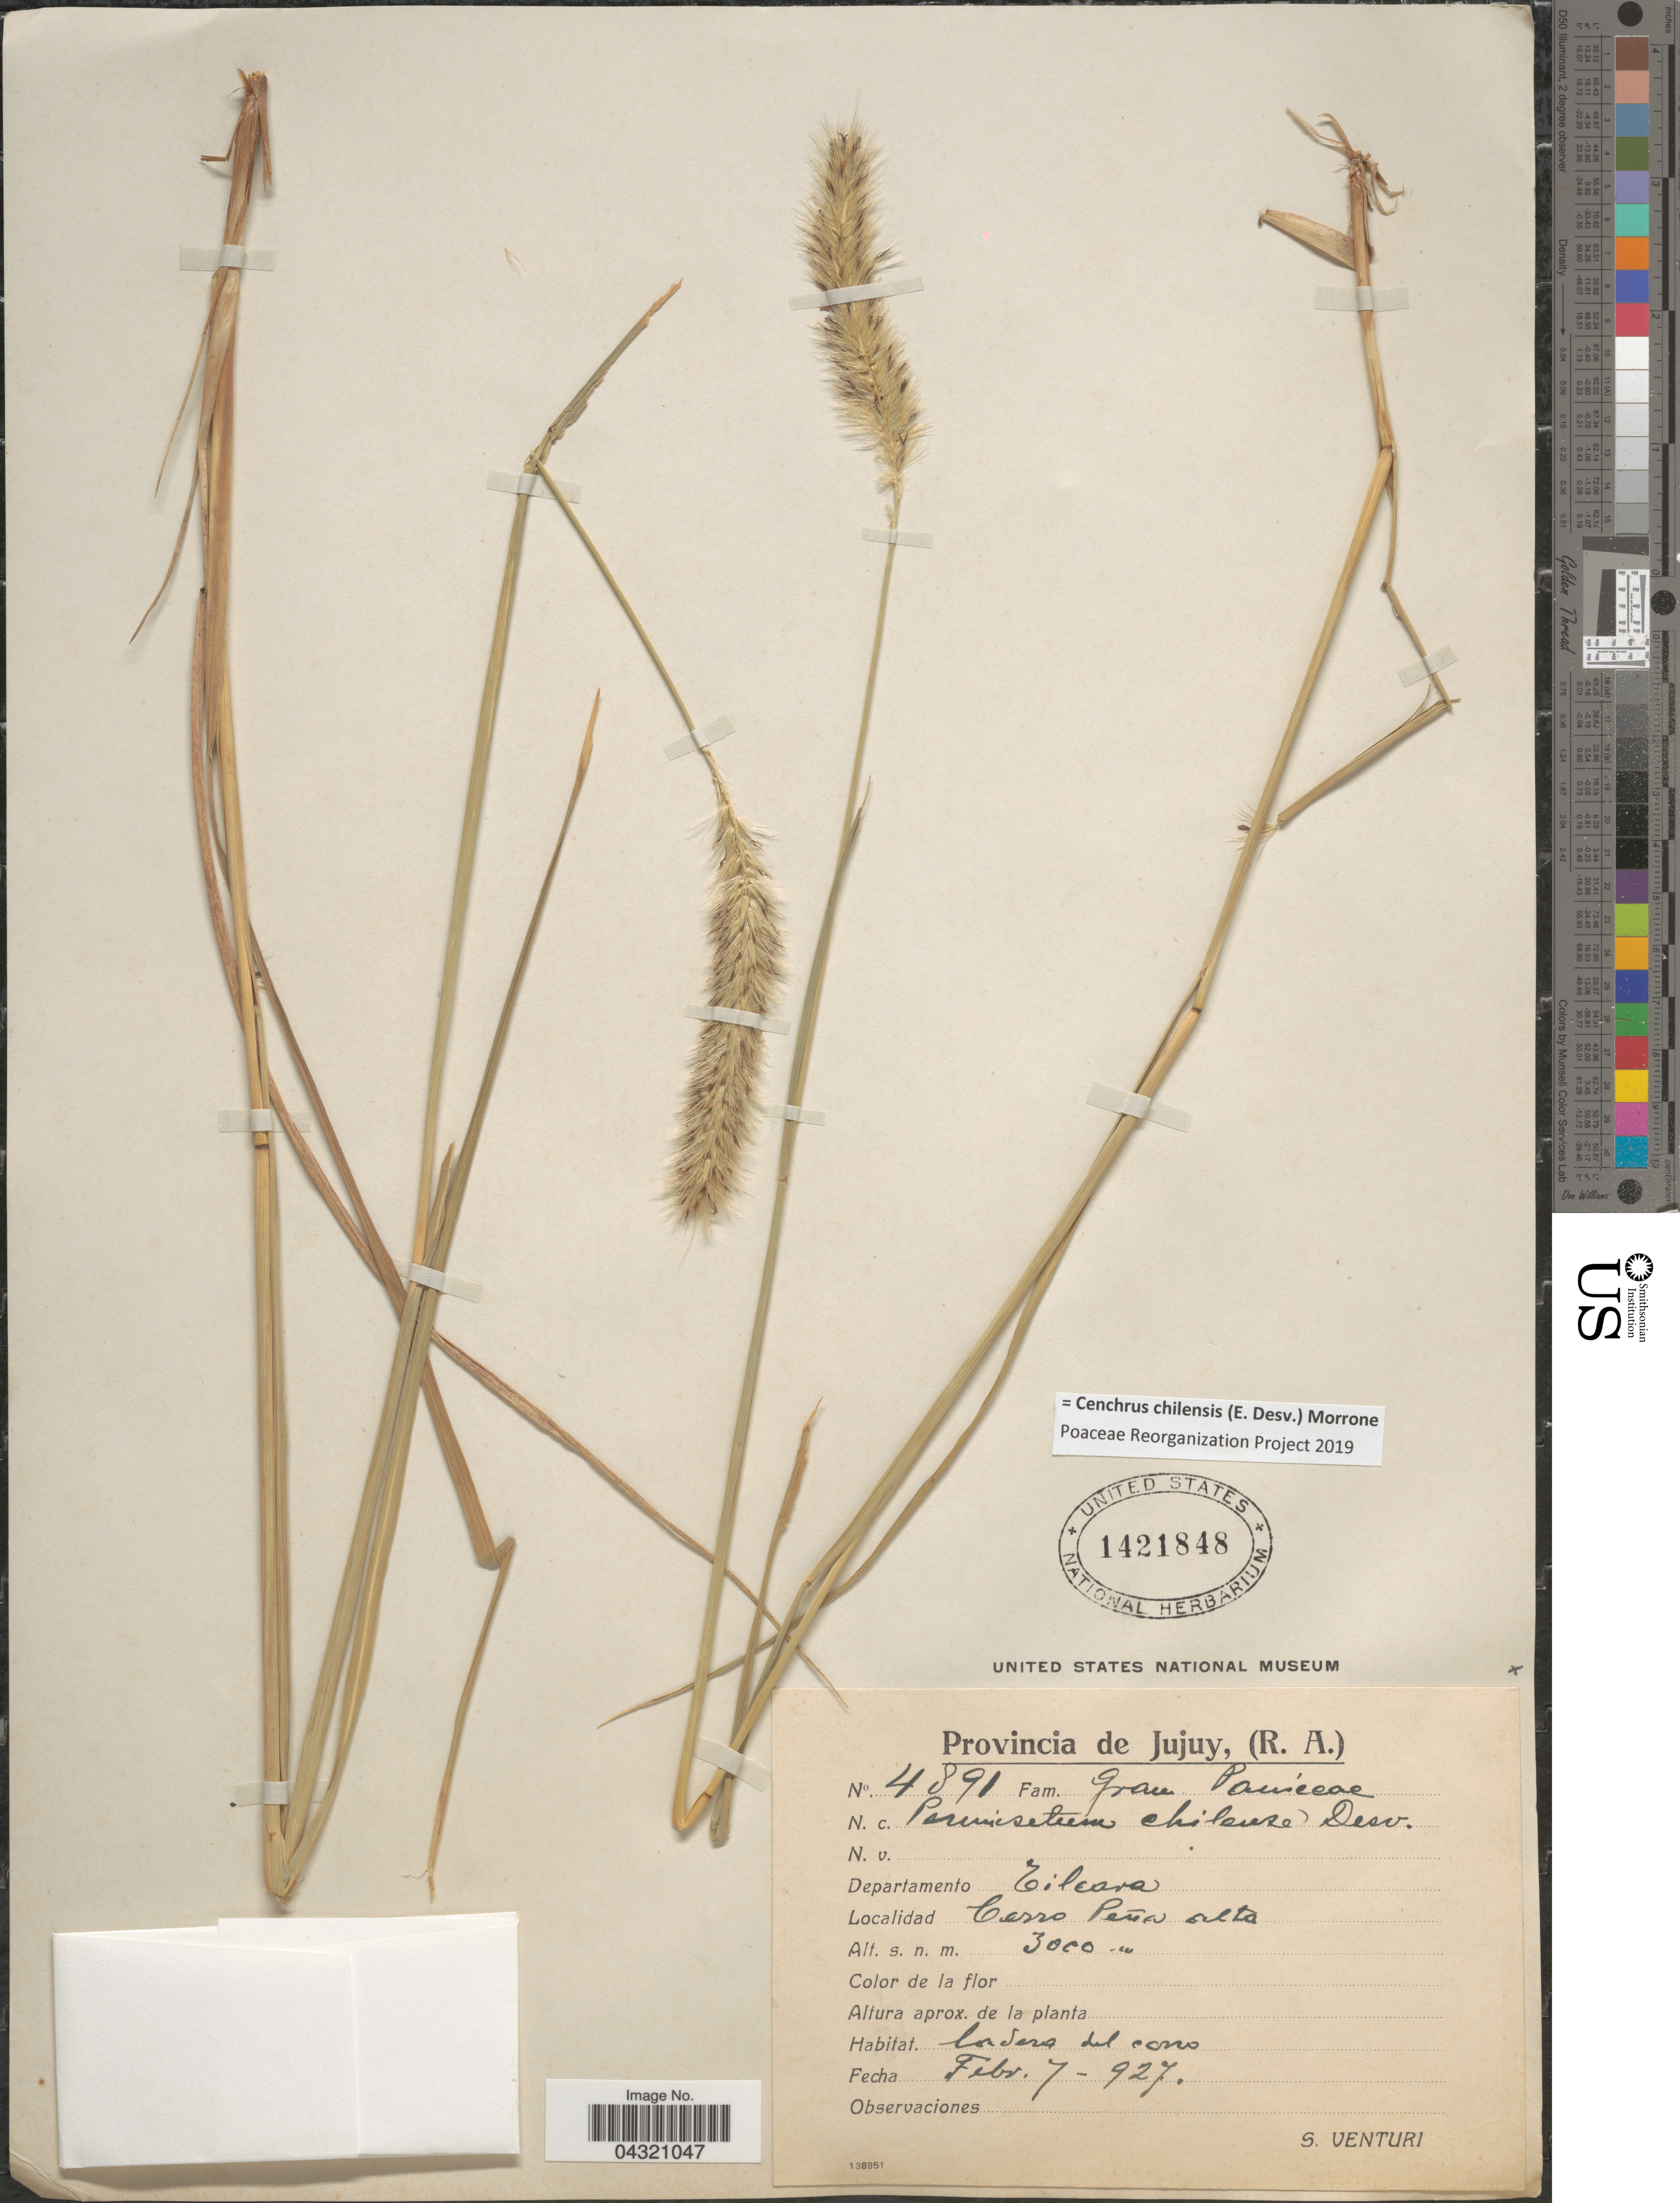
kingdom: Plantae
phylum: Tracheophyta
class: Liliopsida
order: Poales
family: Poaceae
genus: Cenchrus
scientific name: Cenchrus chilensis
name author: (É. Desv.) Morrone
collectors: S. Venturi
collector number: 4891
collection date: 1927-02-07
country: Argentina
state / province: Jujuy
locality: Departamento Tilcara. La Peña de Carlitos.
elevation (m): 3000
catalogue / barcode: US 1421848